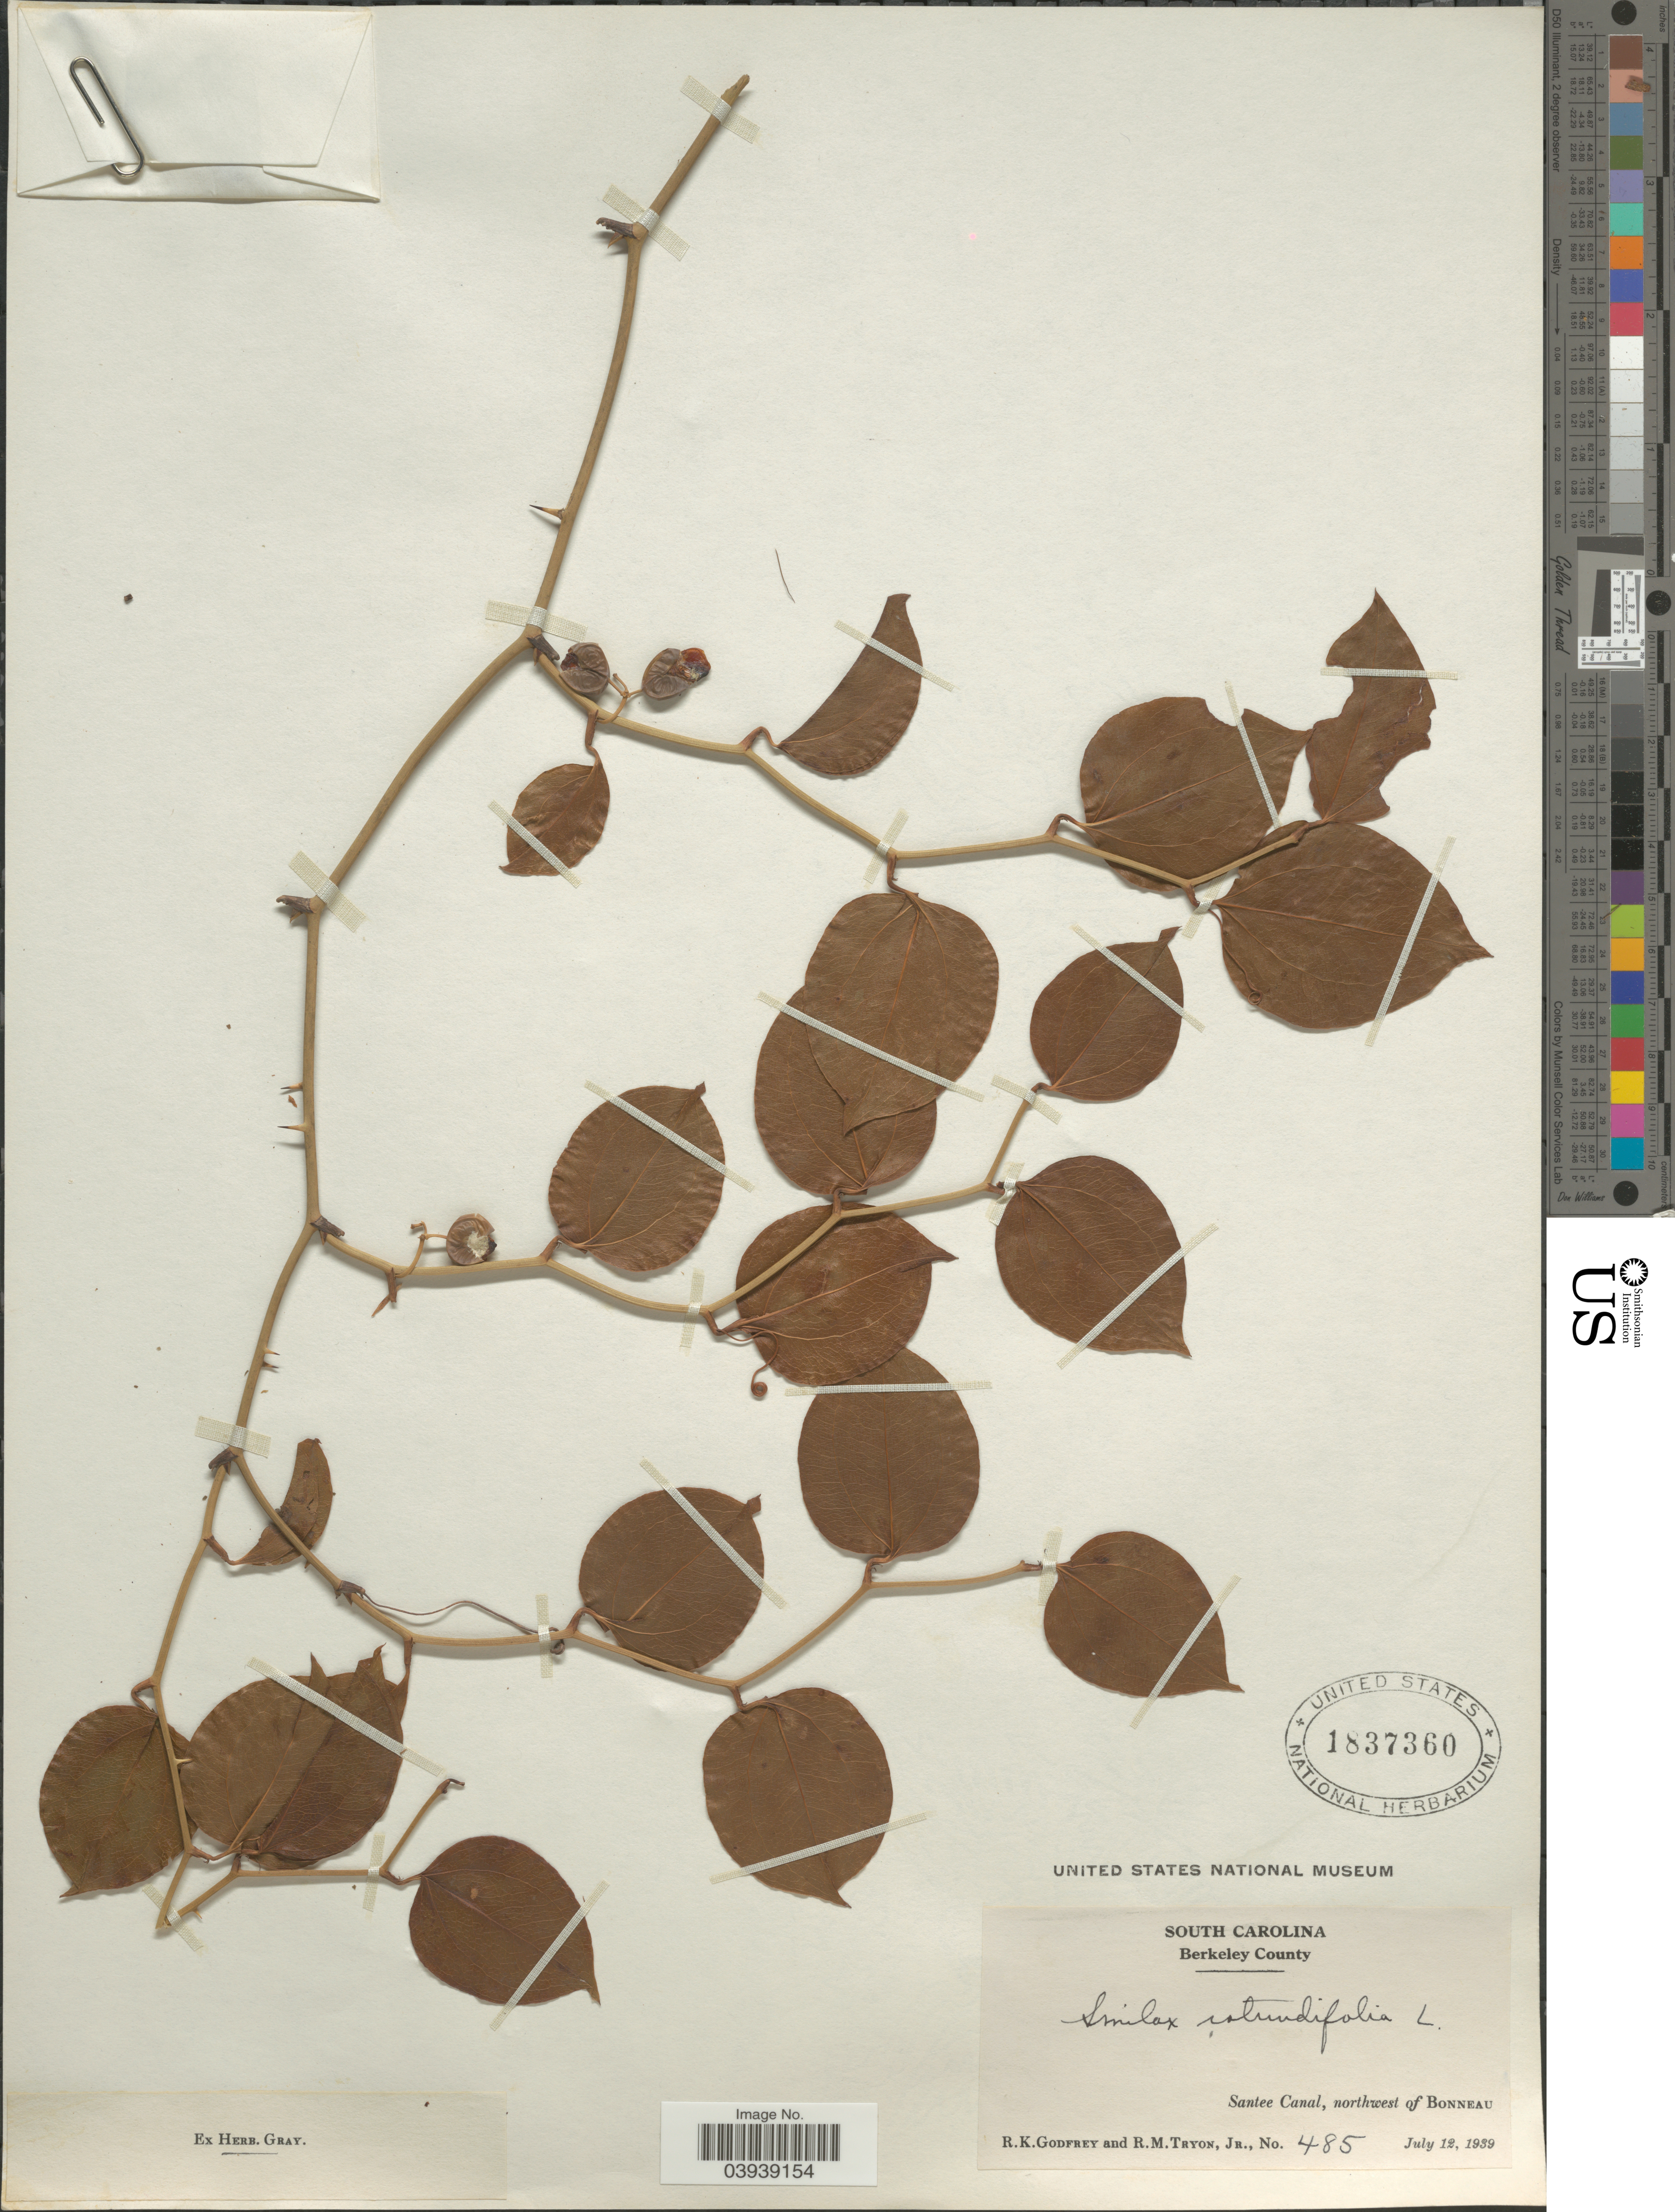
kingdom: Plantae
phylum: Tracheophyta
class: Liliopsida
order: Liliales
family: Smilacaceae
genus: Smilax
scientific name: Smilax rotundifolia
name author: L.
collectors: R. K. Godfrey & R. Tryon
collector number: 485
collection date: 1939-07-12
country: United States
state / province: South Carolina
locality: Berkeley County. Santee Canal, northwest of Bonneau.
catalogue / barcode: US 1837360